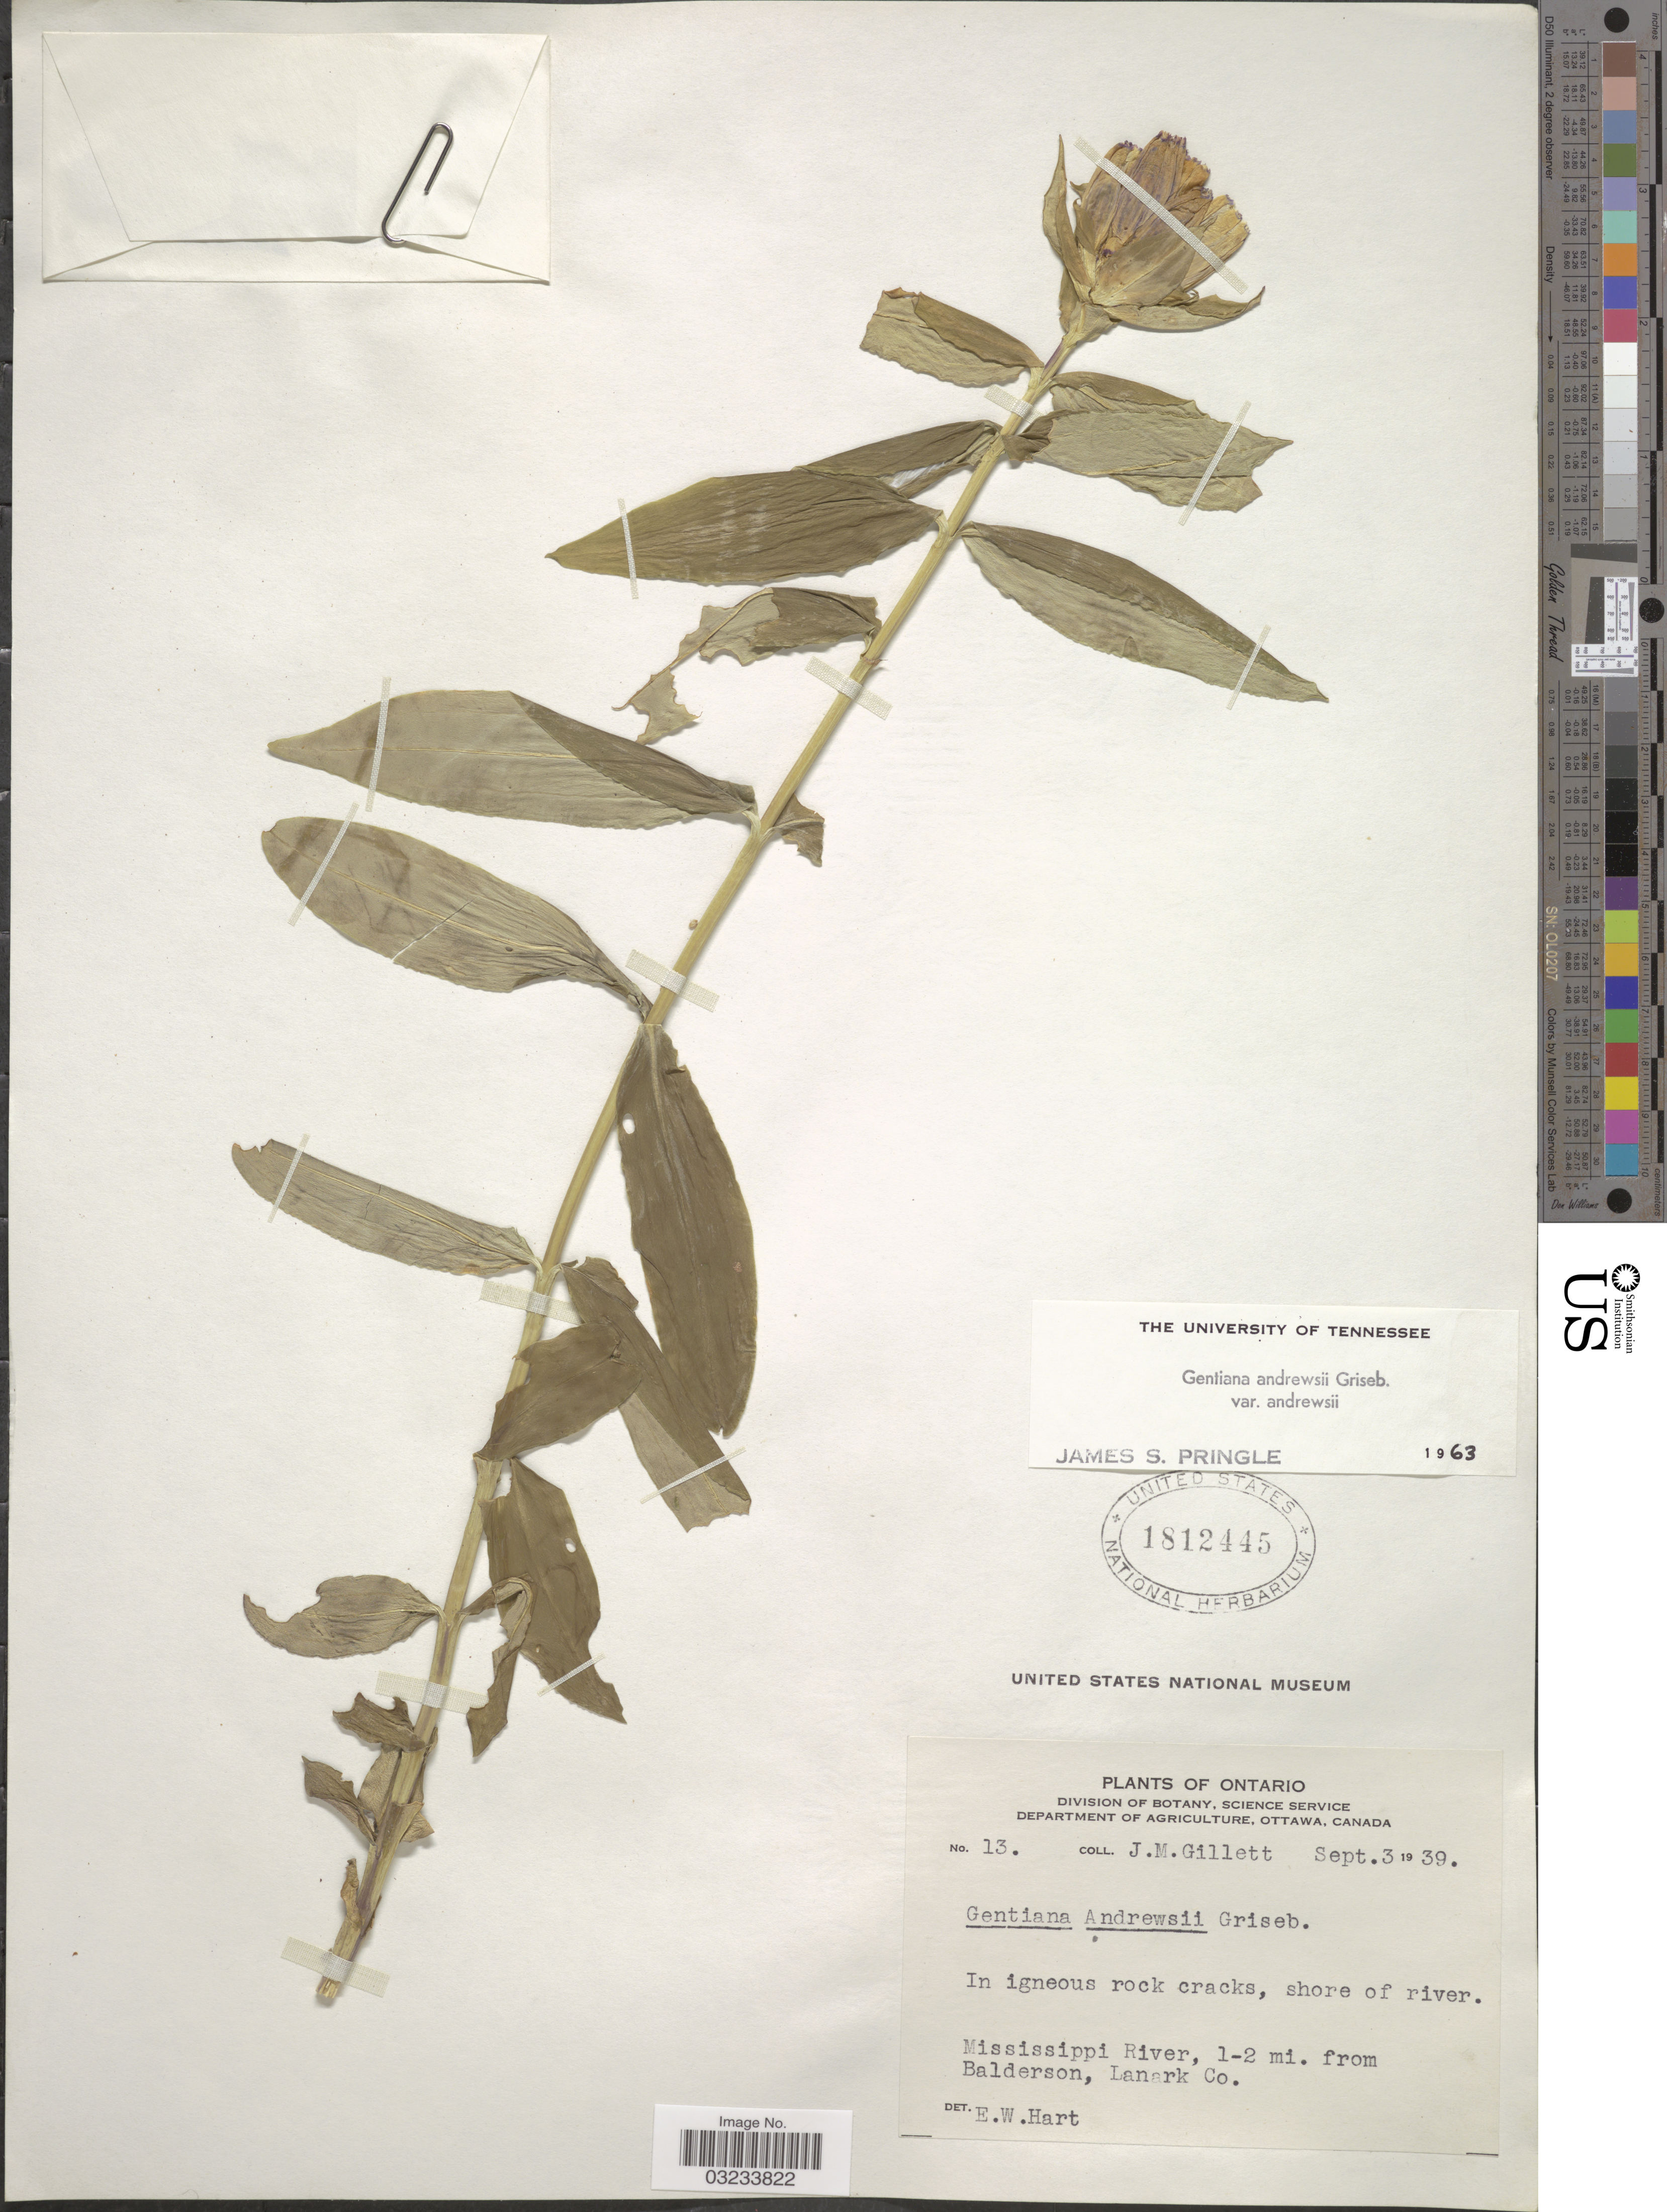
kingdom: Plantae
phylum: Tracheophyta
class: Magnoliopsida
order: Gentianales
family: Gentianaceae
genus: Gentiana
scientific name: Gentiana andrewsii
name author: Griseb.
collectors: J. M. Gillett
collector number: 13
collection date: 1939-09-03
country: Canada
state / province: Ontario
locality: Mississippi River, 1-2 mi. from Balderson, Lanark Co.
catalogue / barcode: US 1812445